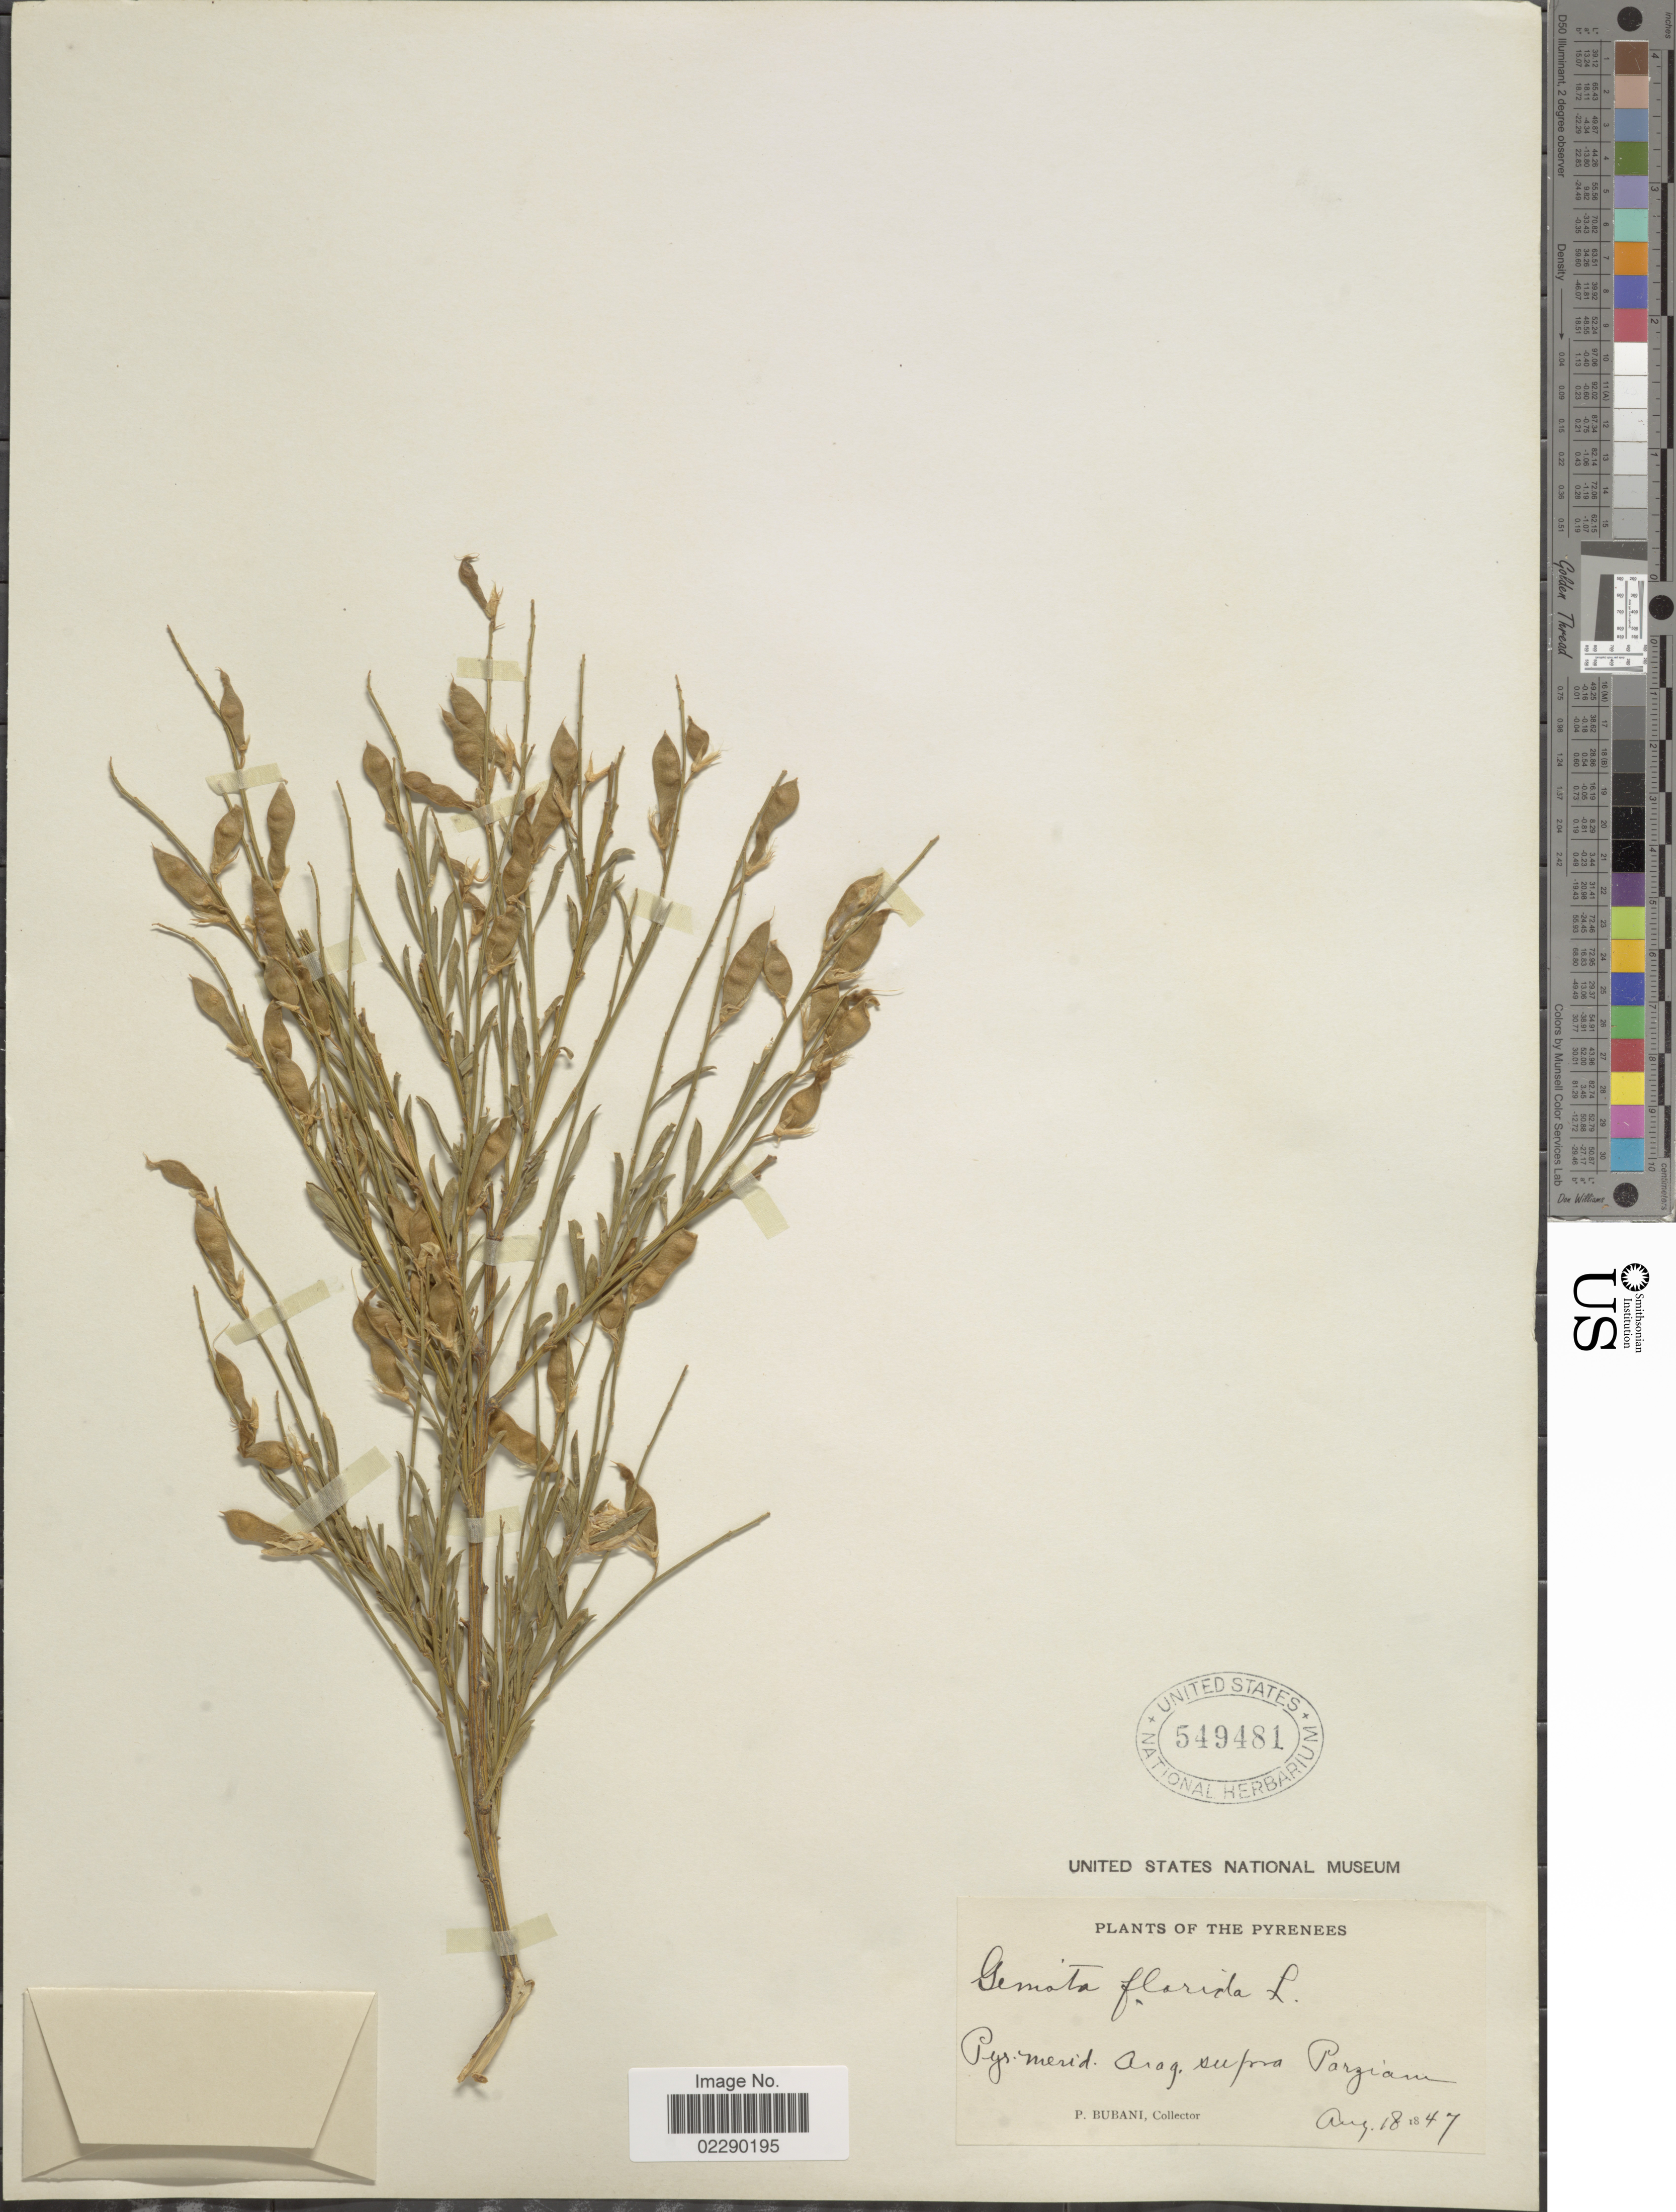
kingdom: Plantae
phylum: Tracheophyta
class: Magnoliopsida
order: Fabales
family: Fabaceae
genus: Genista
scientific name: Genista florida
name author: L.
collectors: P. Bubani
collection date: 1847-08-18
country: Spain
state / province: Aragon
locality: The Pyrenees. Pyr. merid. Arag. supra Parziam (Parzán)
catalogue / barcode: US 549481